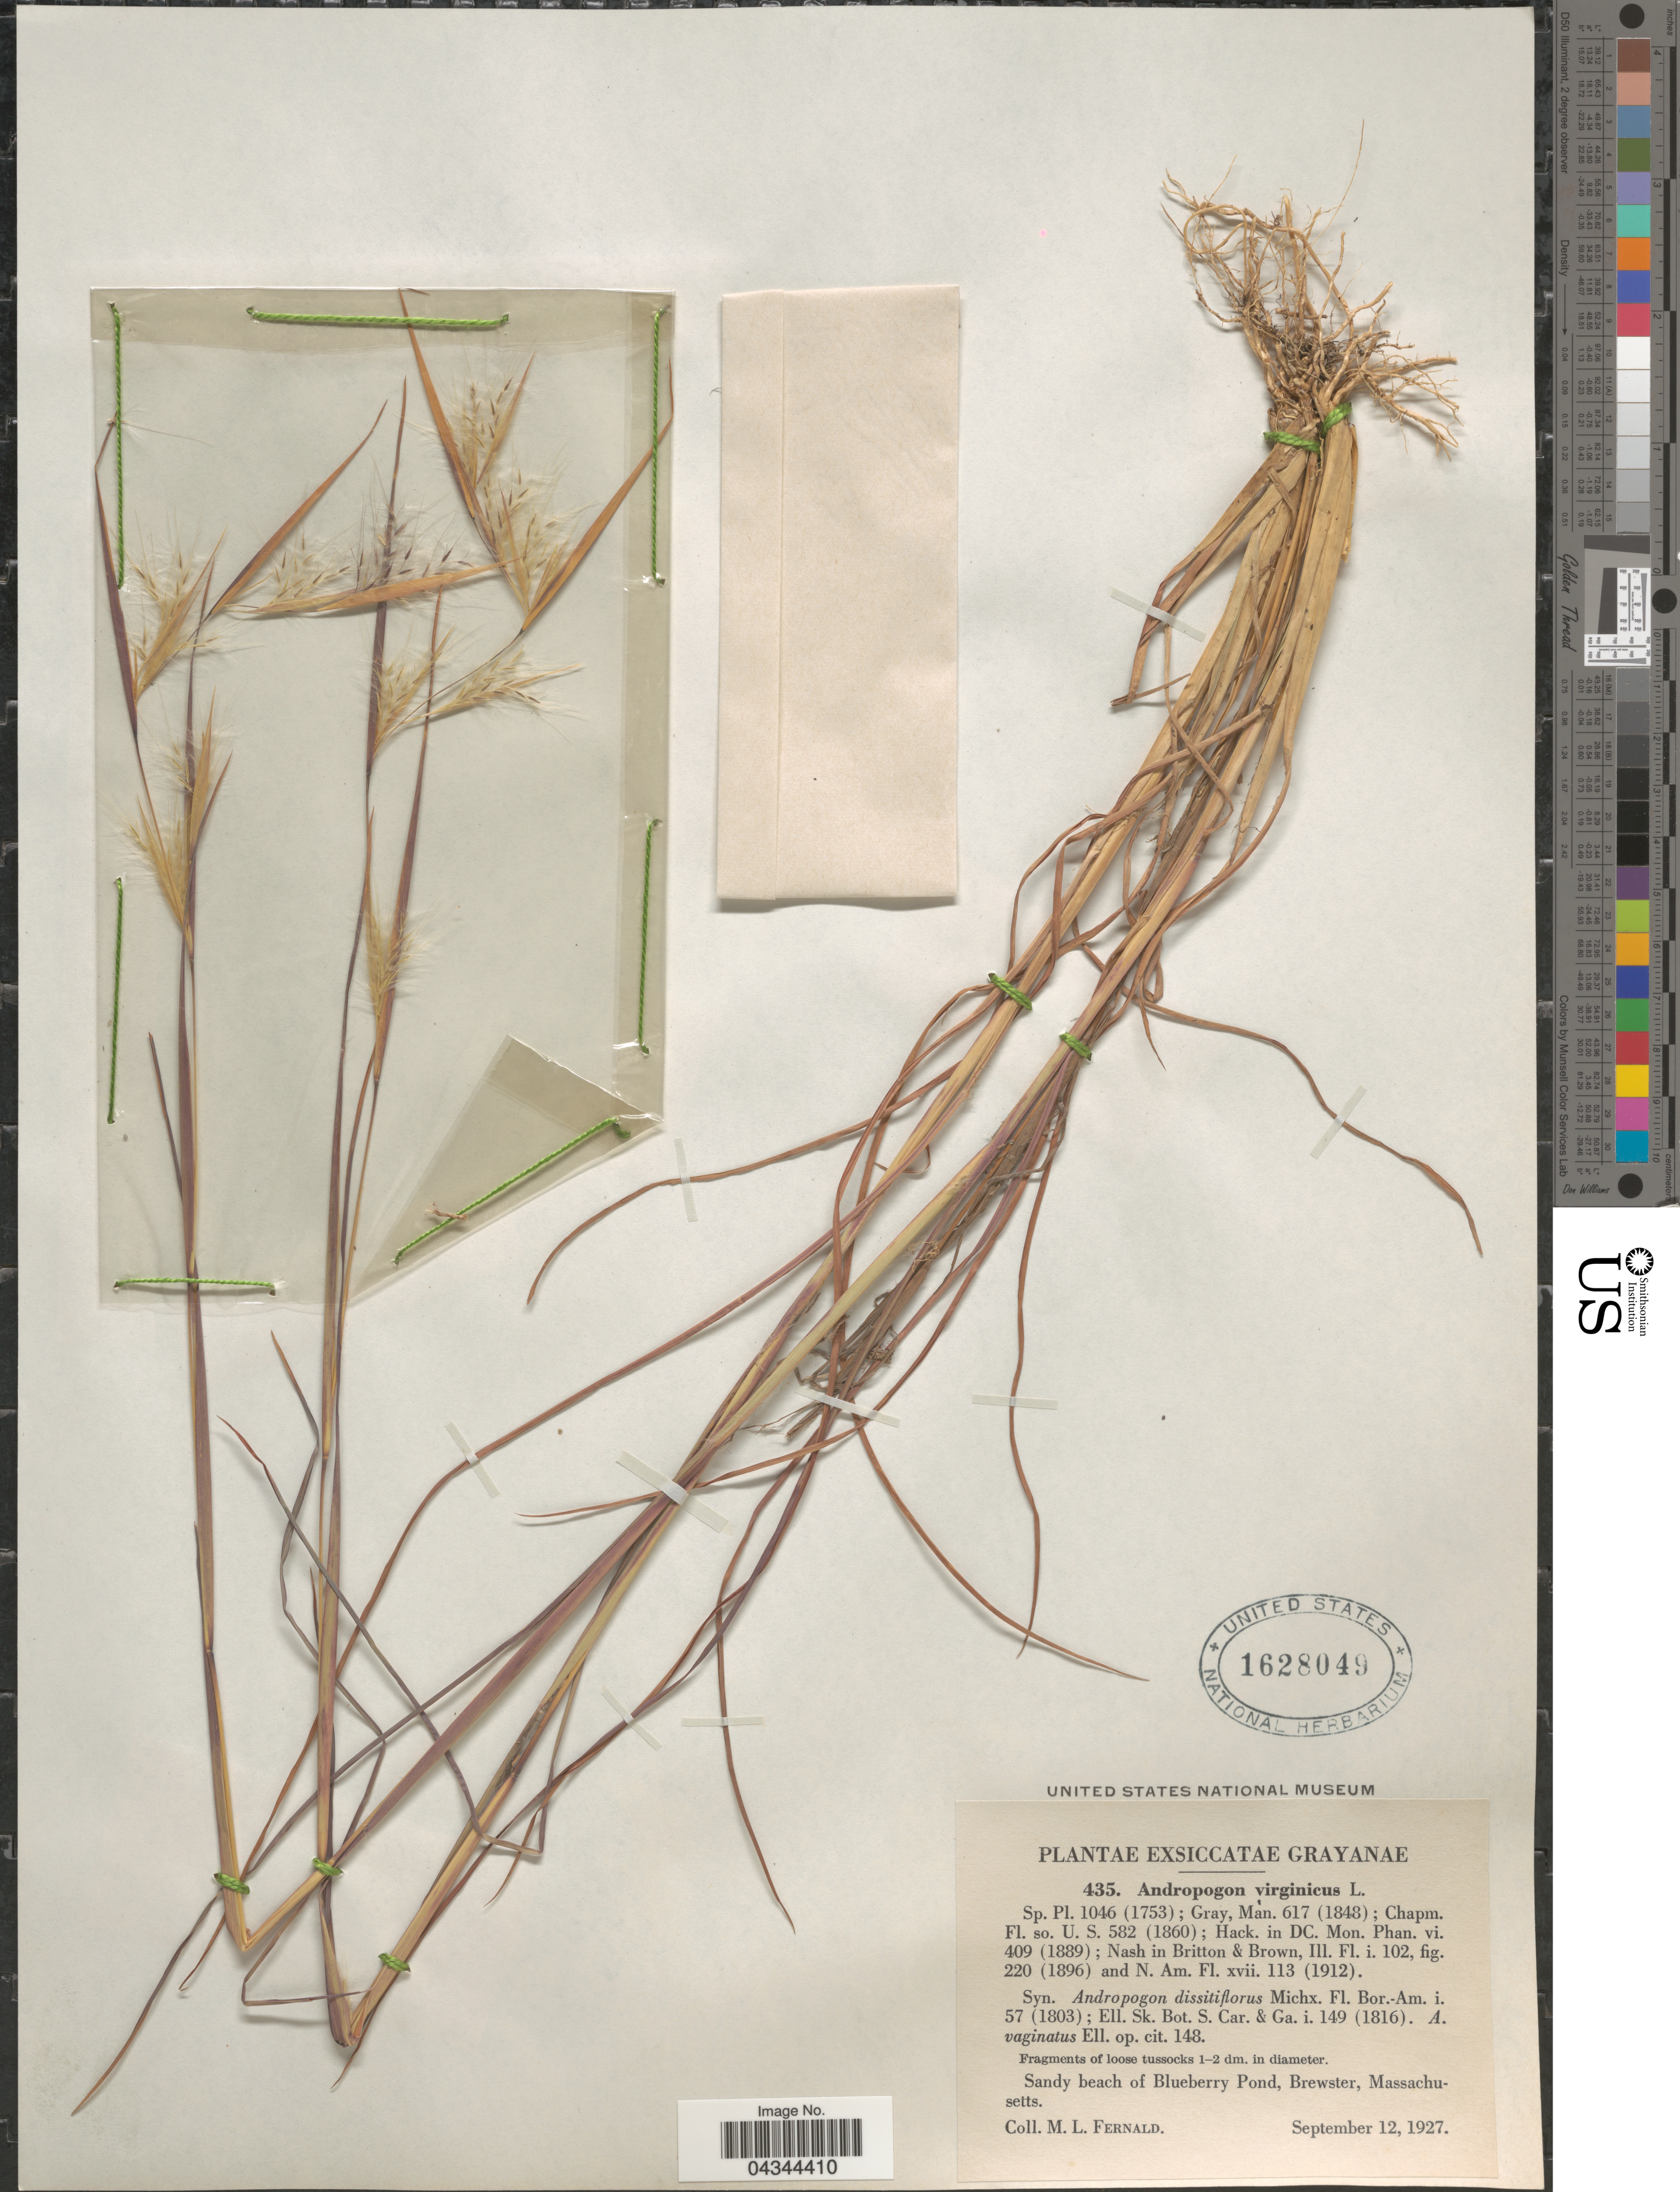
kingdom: Plantae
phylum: Tracheophyta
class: Liliopsida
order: Poales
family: Poaceae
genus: Andropogon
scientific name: Andropogon virginicus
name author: L.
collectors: M. L. Fernald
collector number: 435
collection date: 1927-09-12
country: United States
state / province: Massachusetts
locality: Sandy beach of Blueberry Pond, Brewster.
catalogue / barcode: US 1628049